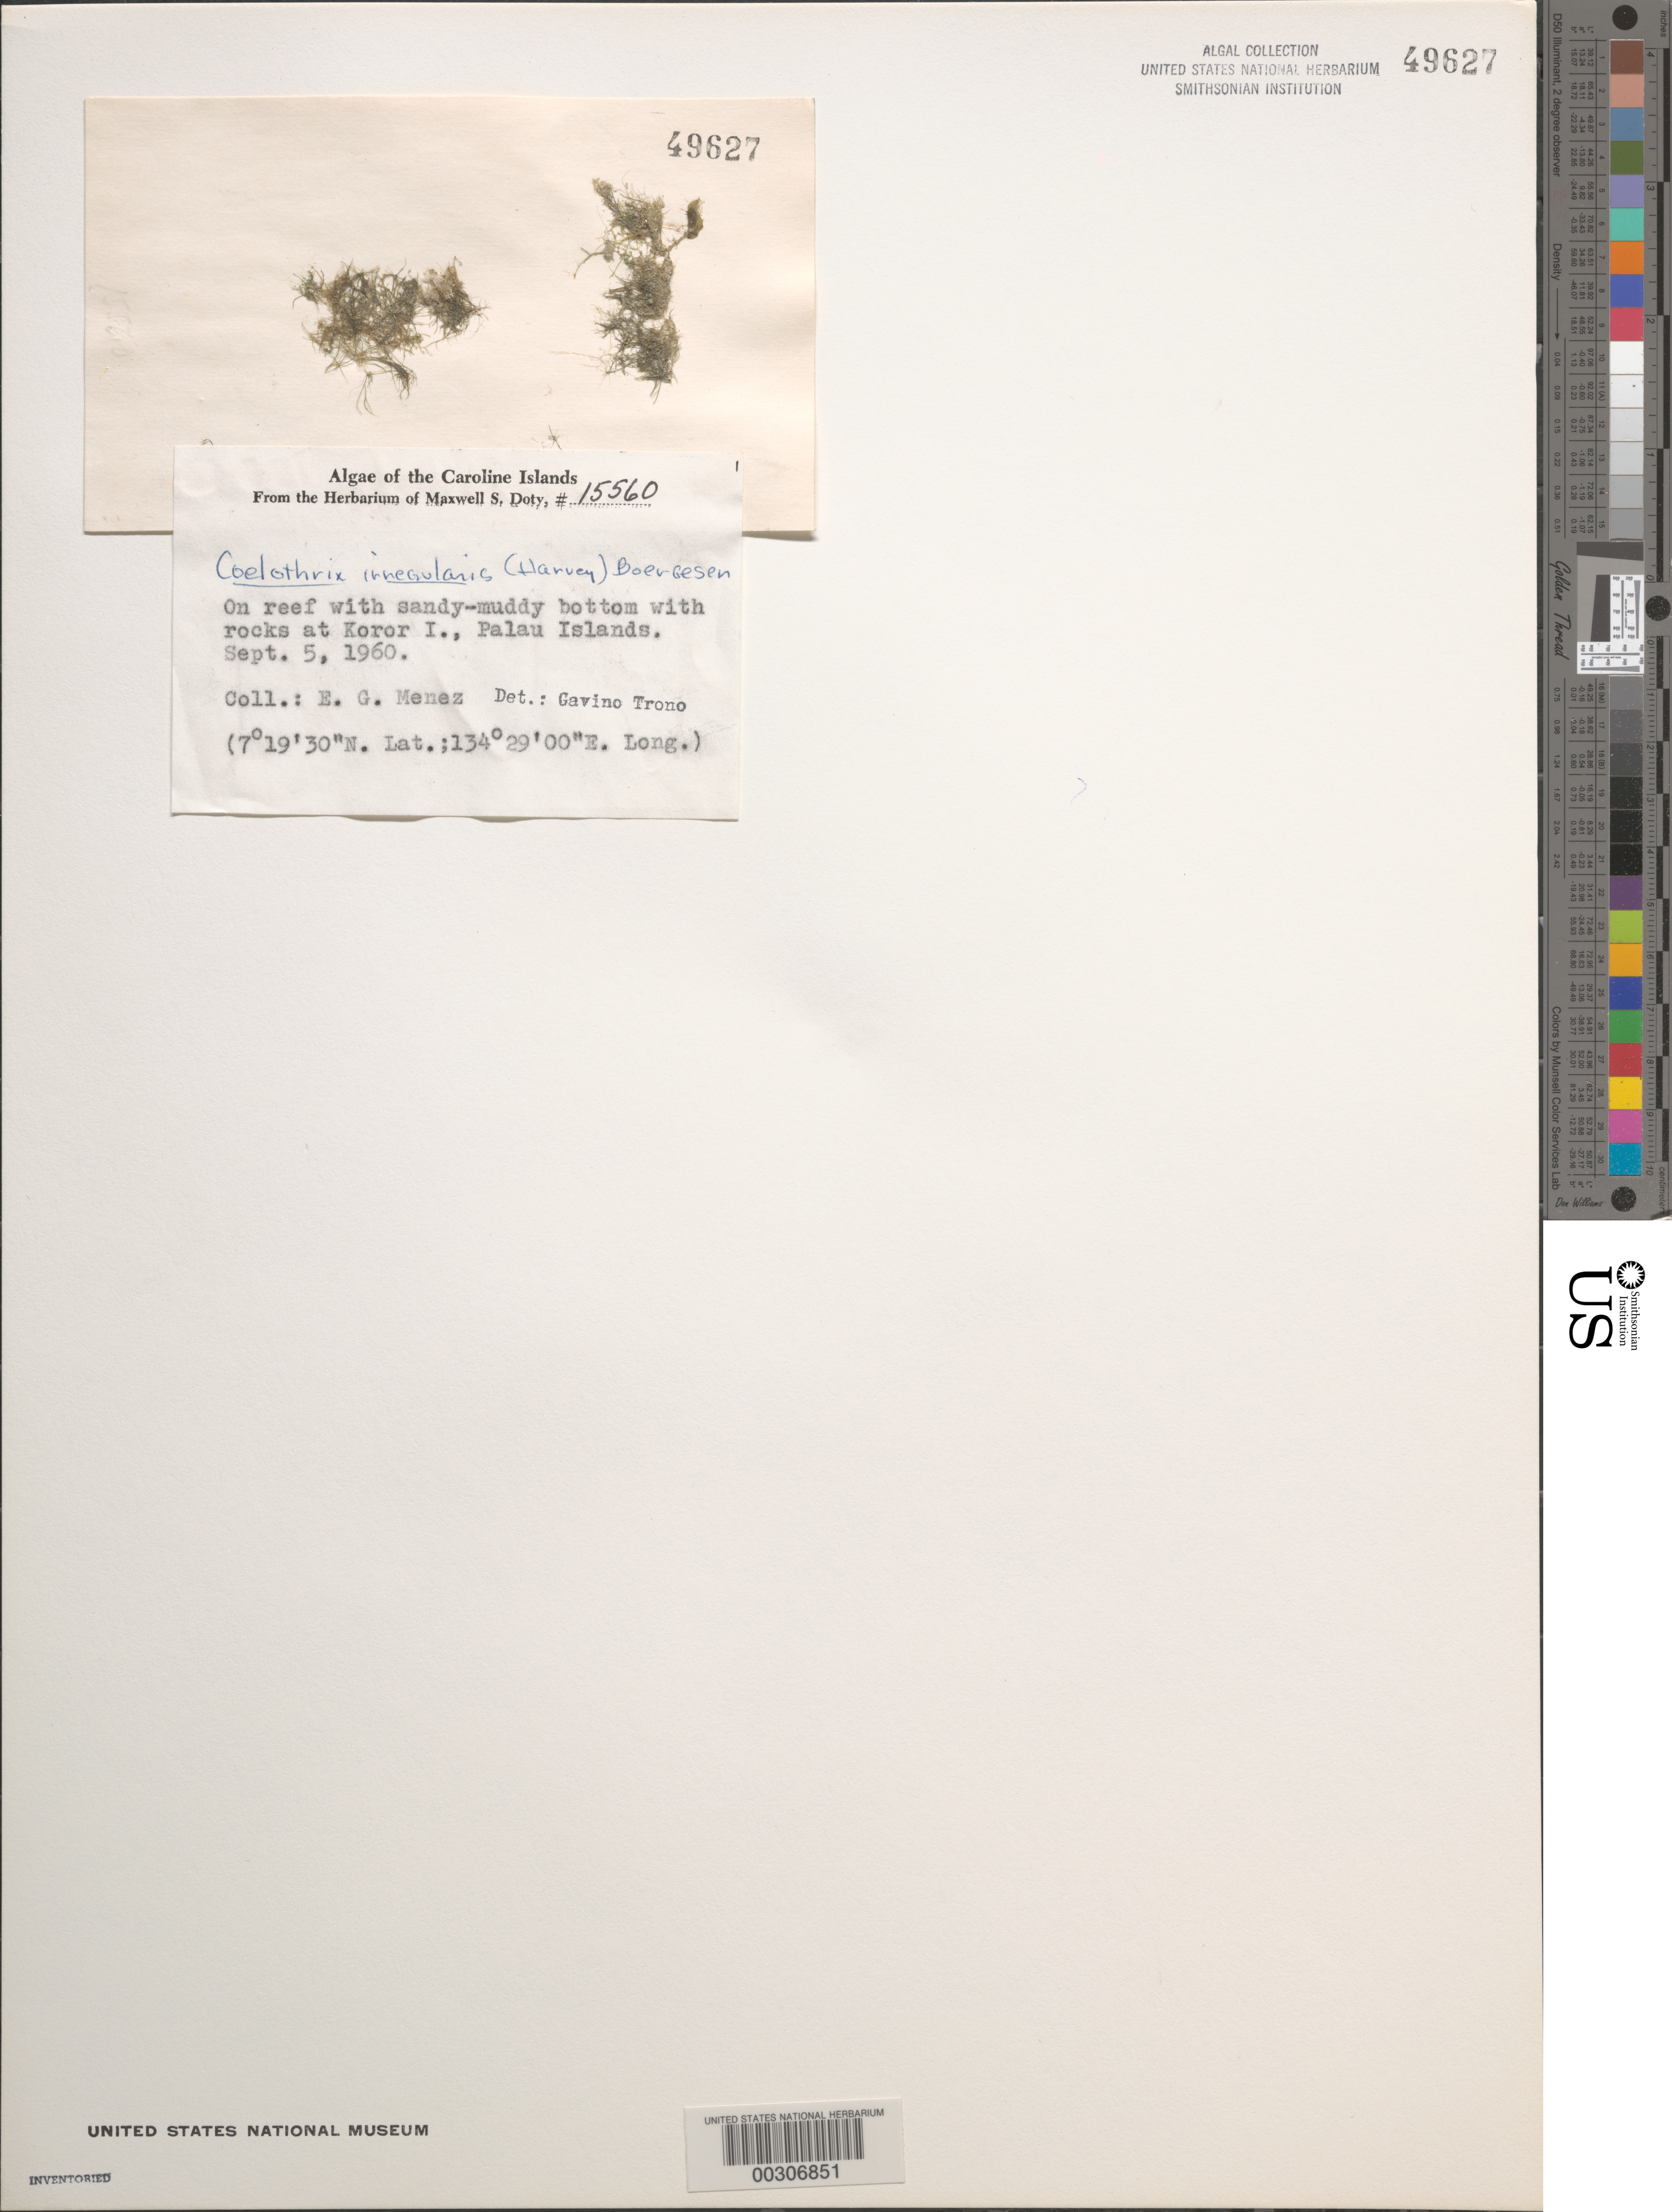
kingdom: Plantae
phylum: Rhodophyta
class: Florideophyceae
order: Rhodymeniales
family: Champiaceae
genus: Coelothrix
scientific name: Coelothrix irregularis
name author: (Harv.) Børgesen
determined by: Trono, Gavino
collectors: Meñez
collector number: MSD 15560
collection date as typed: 05 Sep 1960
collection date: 1960-09-05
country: Palau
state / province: Koror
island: Oreor (Koror)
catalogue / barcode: US 49627